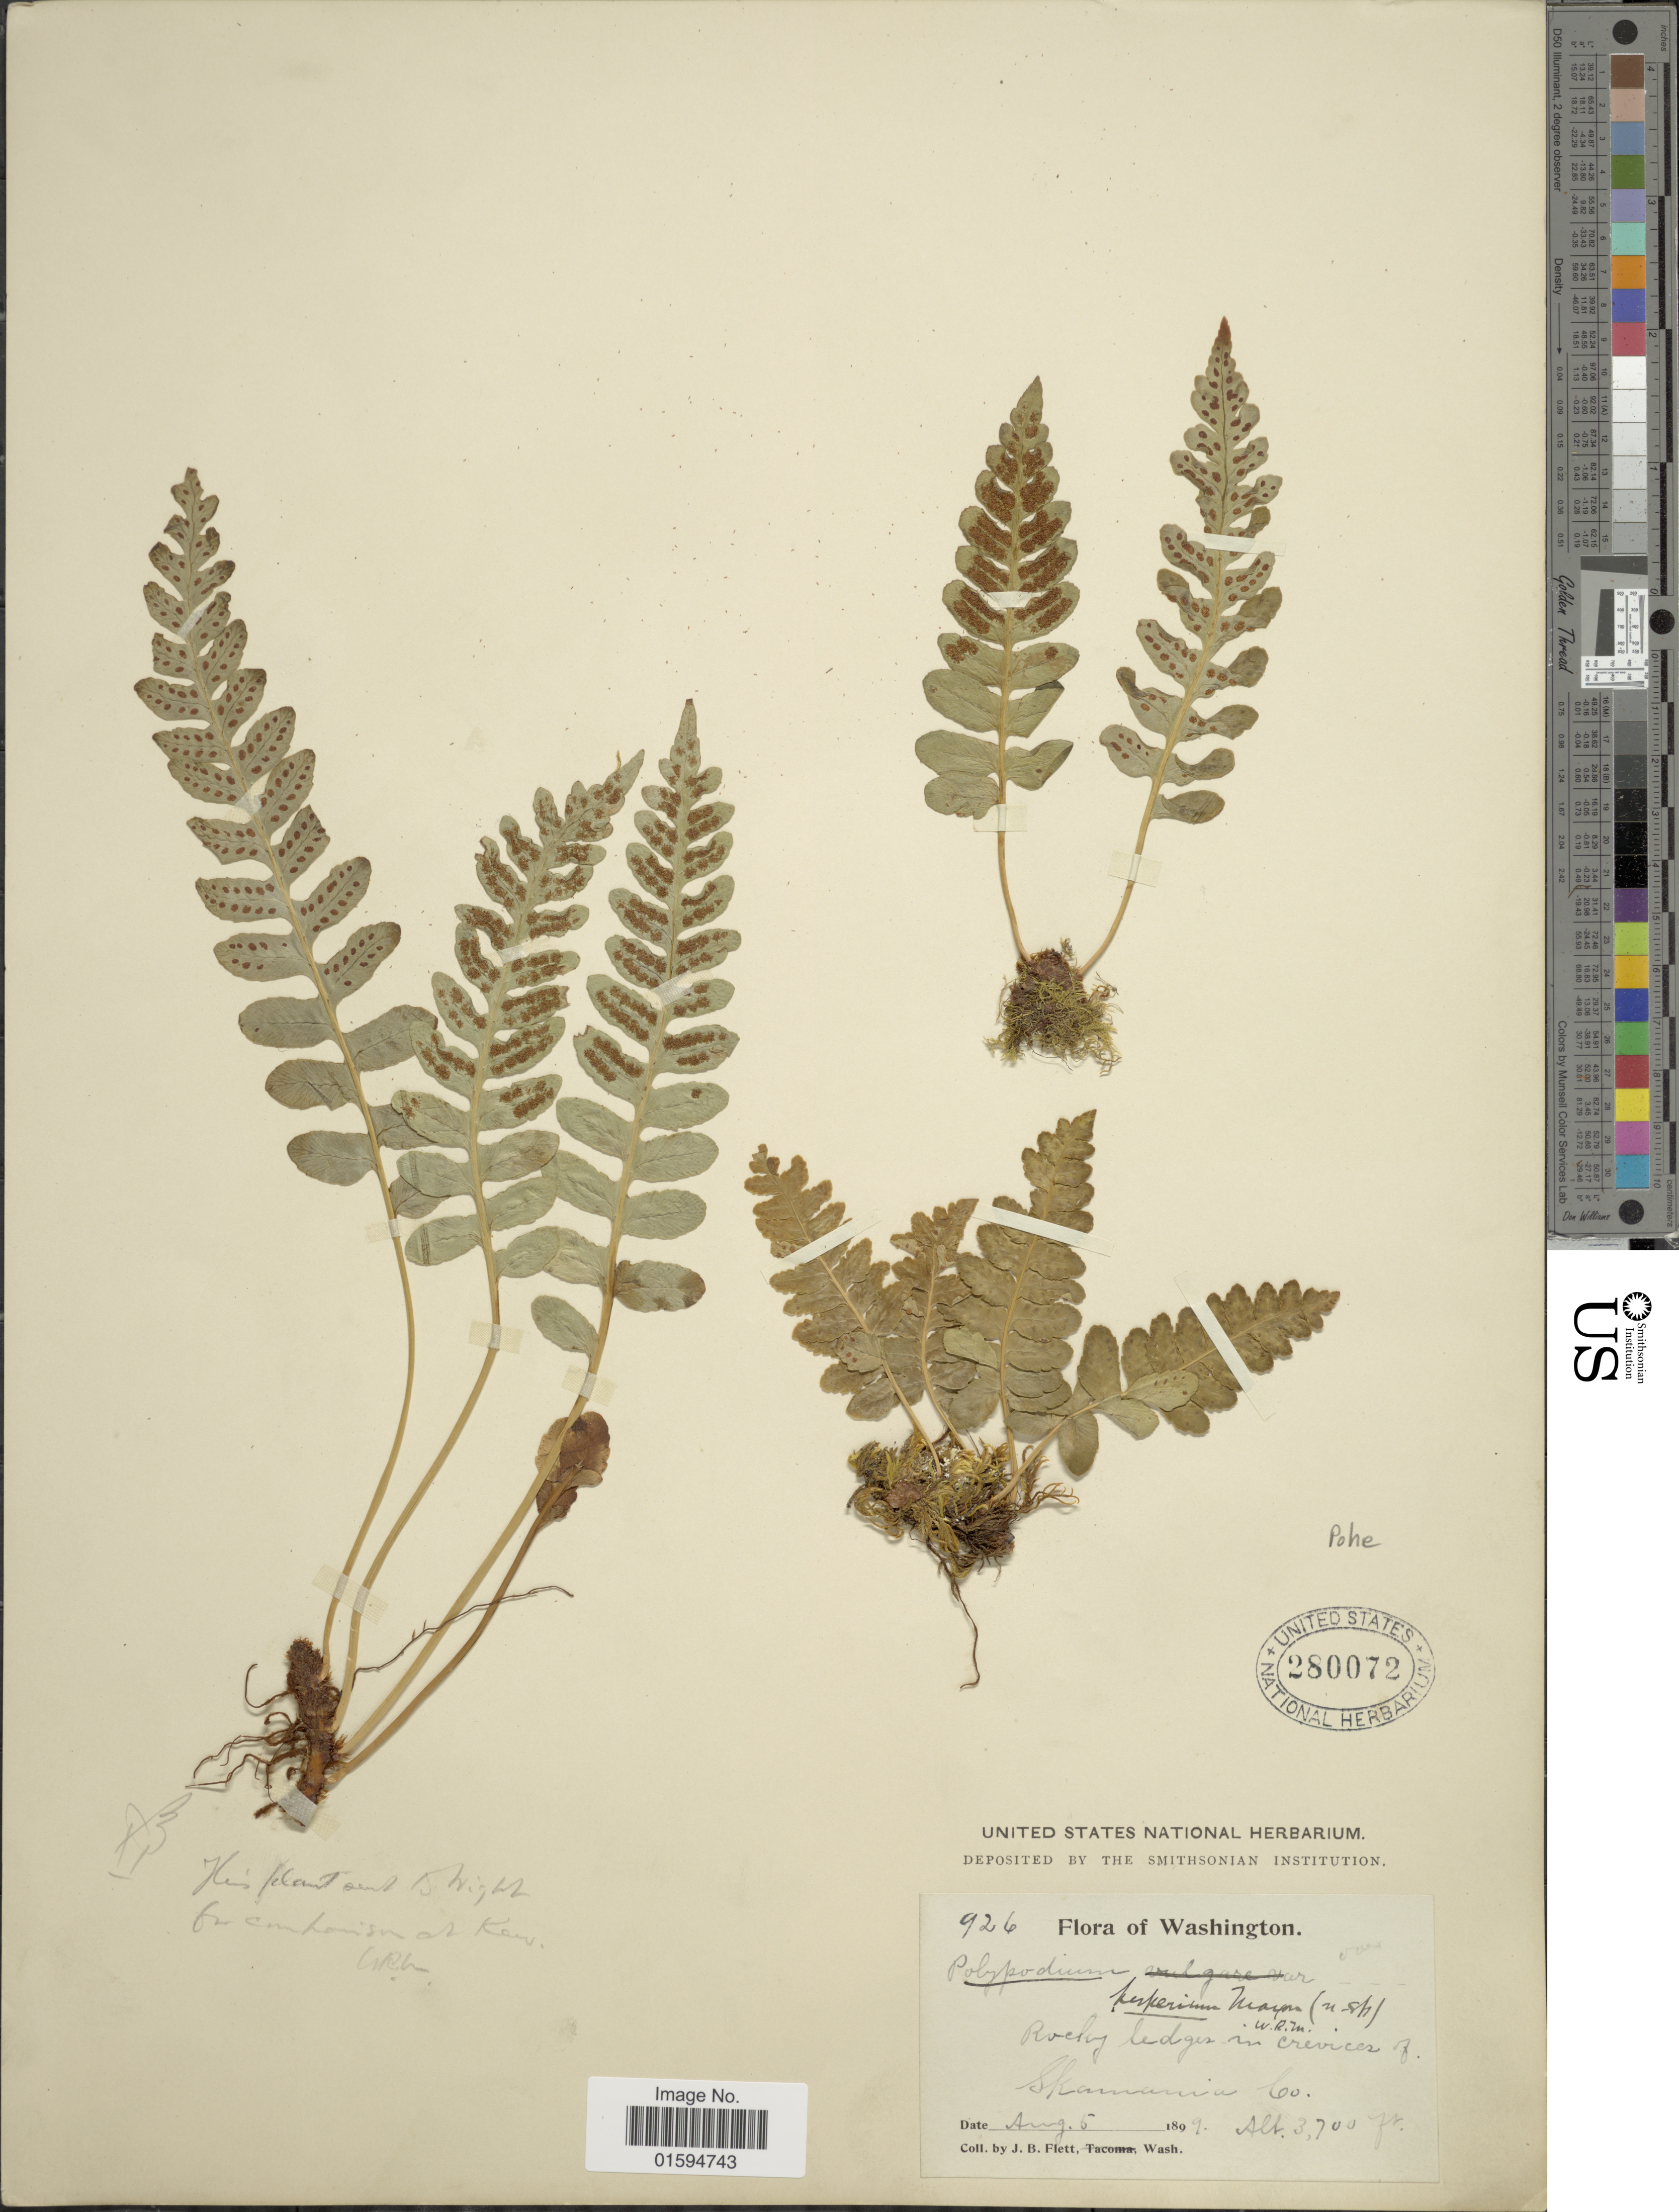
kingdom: Plantae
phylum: Tracheophyta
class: Polypodiopsida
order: Polypodiales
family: Polypodiaceae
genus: Polypodium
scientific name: Polypodium hesperium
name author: Maxon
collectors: J. Flett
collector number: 926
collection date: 1899-08-05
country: United States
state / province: Washington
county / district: Skamania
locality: Rocky ledges in Crevicer of Skarmania Co.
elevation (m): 1128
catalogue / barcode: US 280072